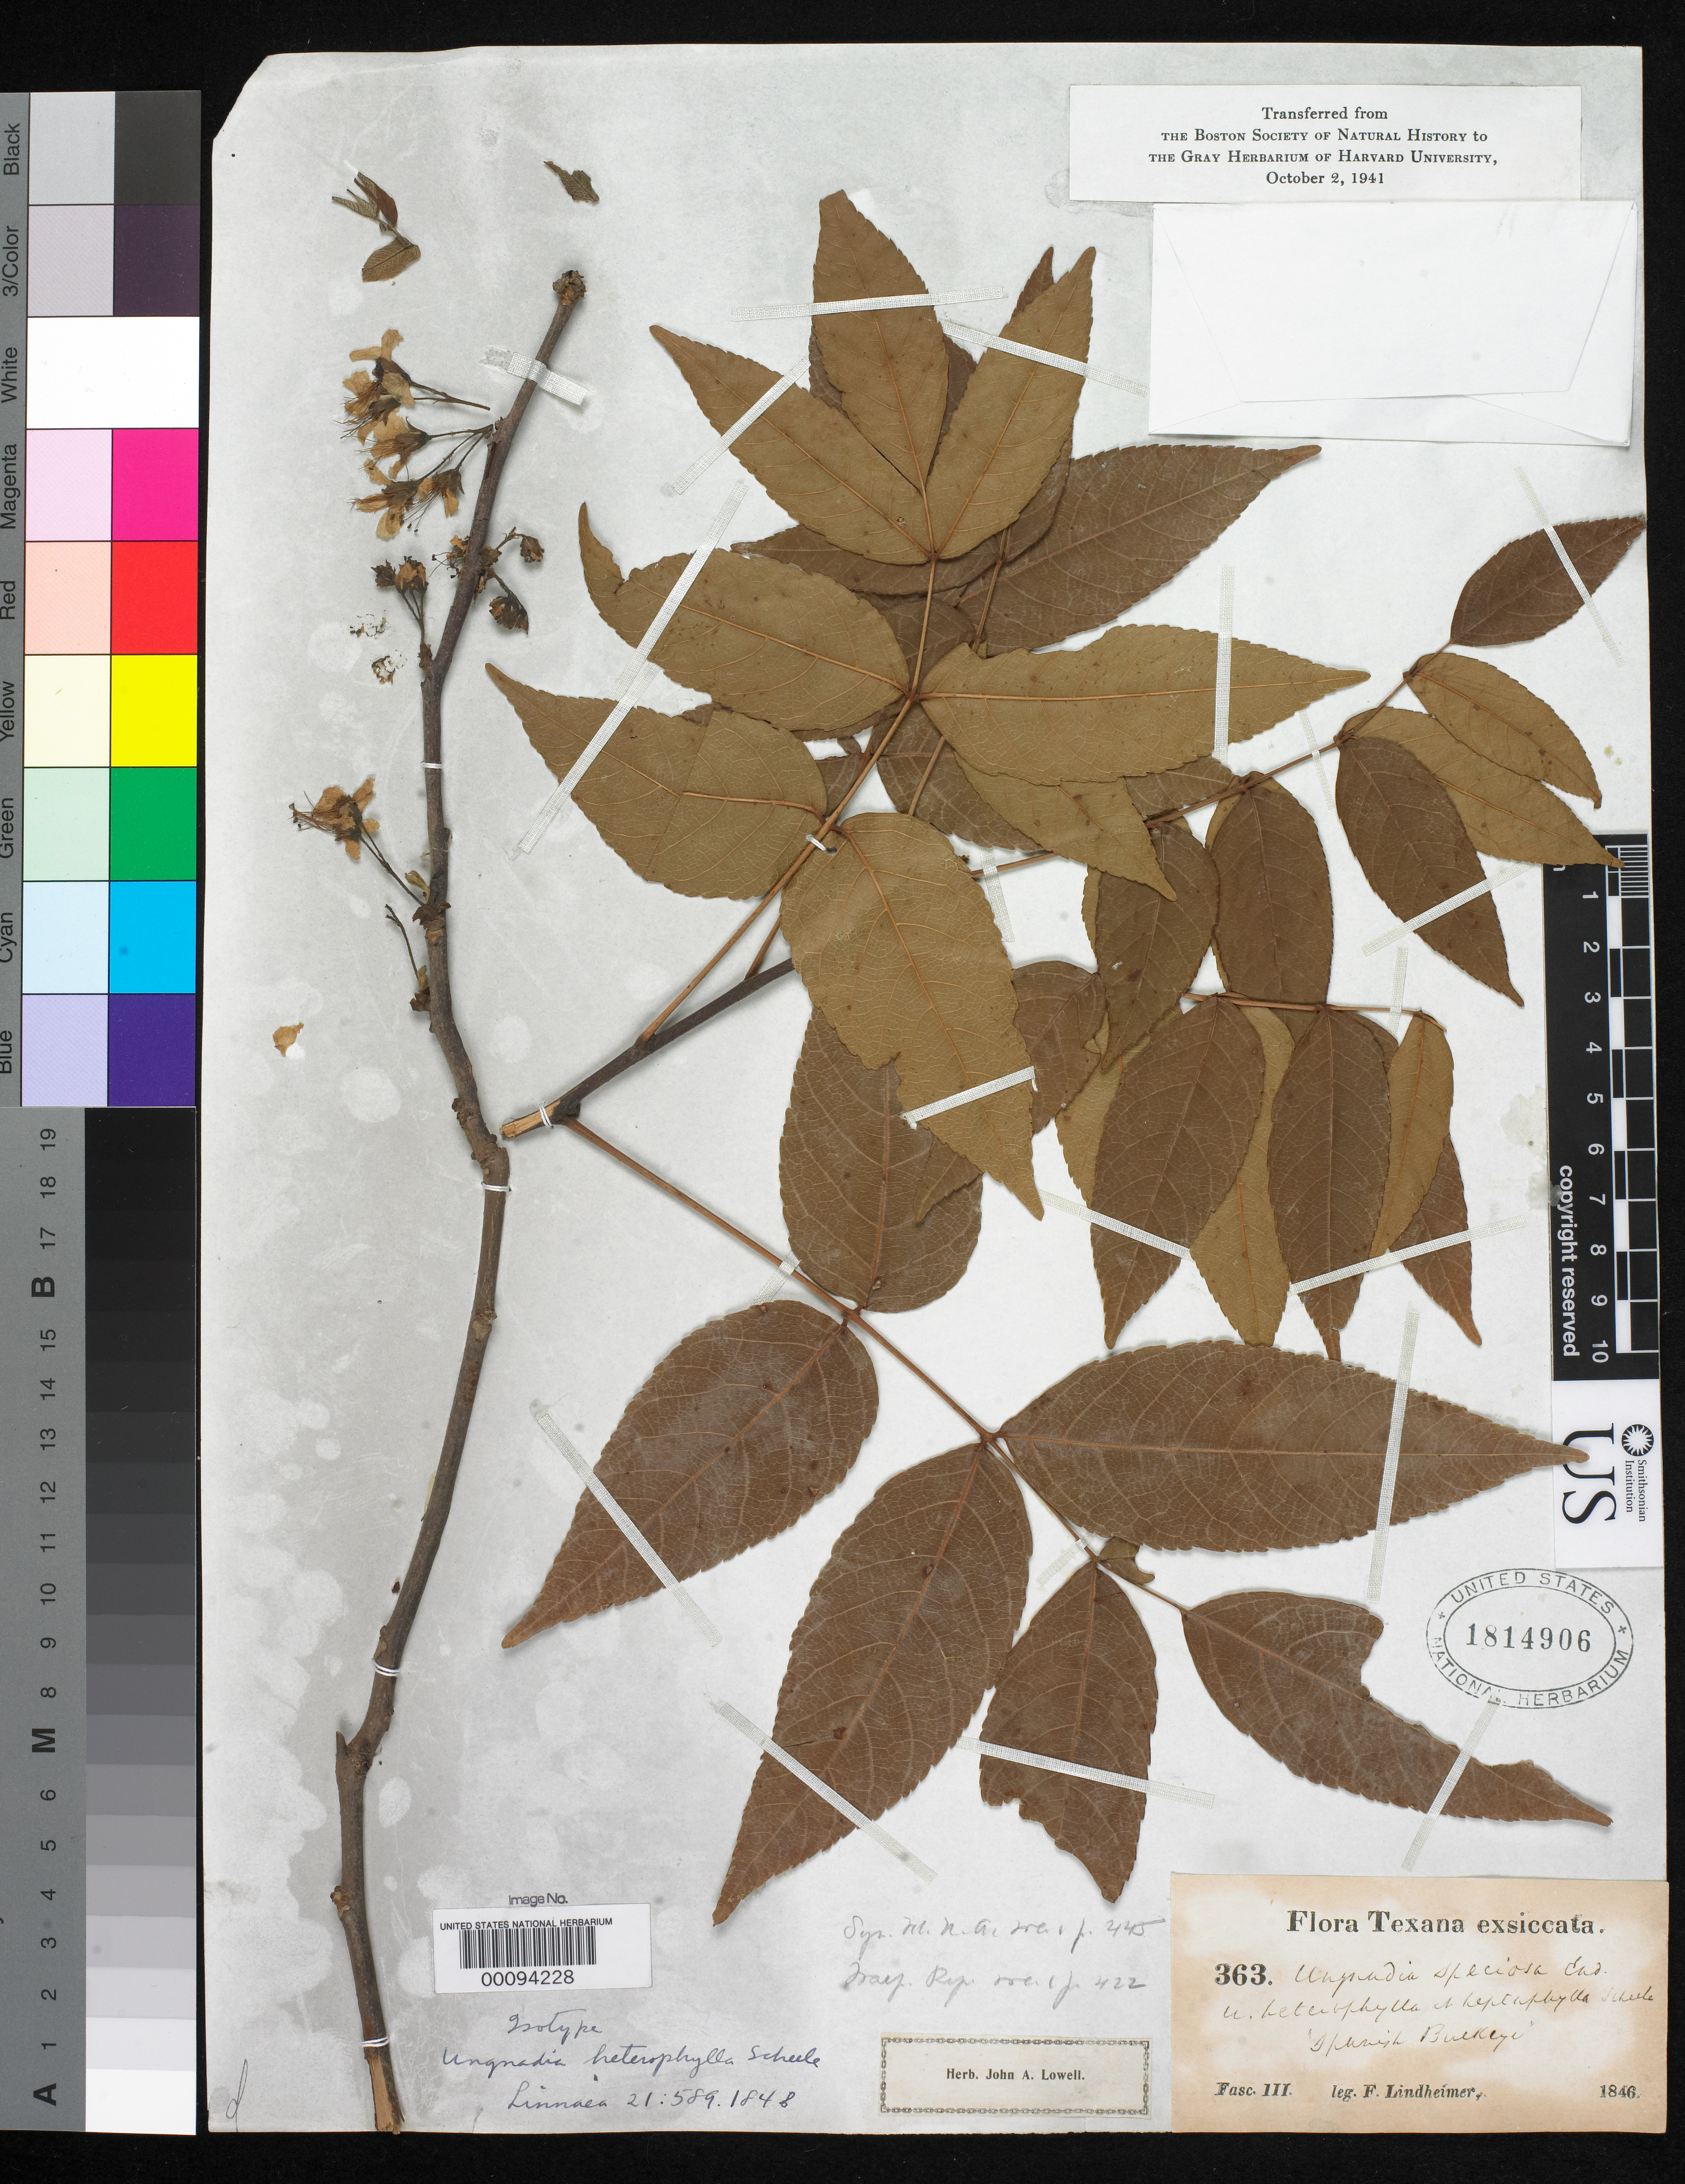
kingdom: Plantae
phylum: Tracheophyta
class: Magnoliopsida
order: Sapindales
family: Sapindaceae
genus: Ungnadia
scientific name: Ungnadia heterophylla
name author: Scheele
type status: Type Collection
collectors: F. J. Lindheimer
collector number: III 363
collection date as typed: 1846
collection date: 1846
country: United States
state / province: Texas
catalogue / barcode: US 1814906